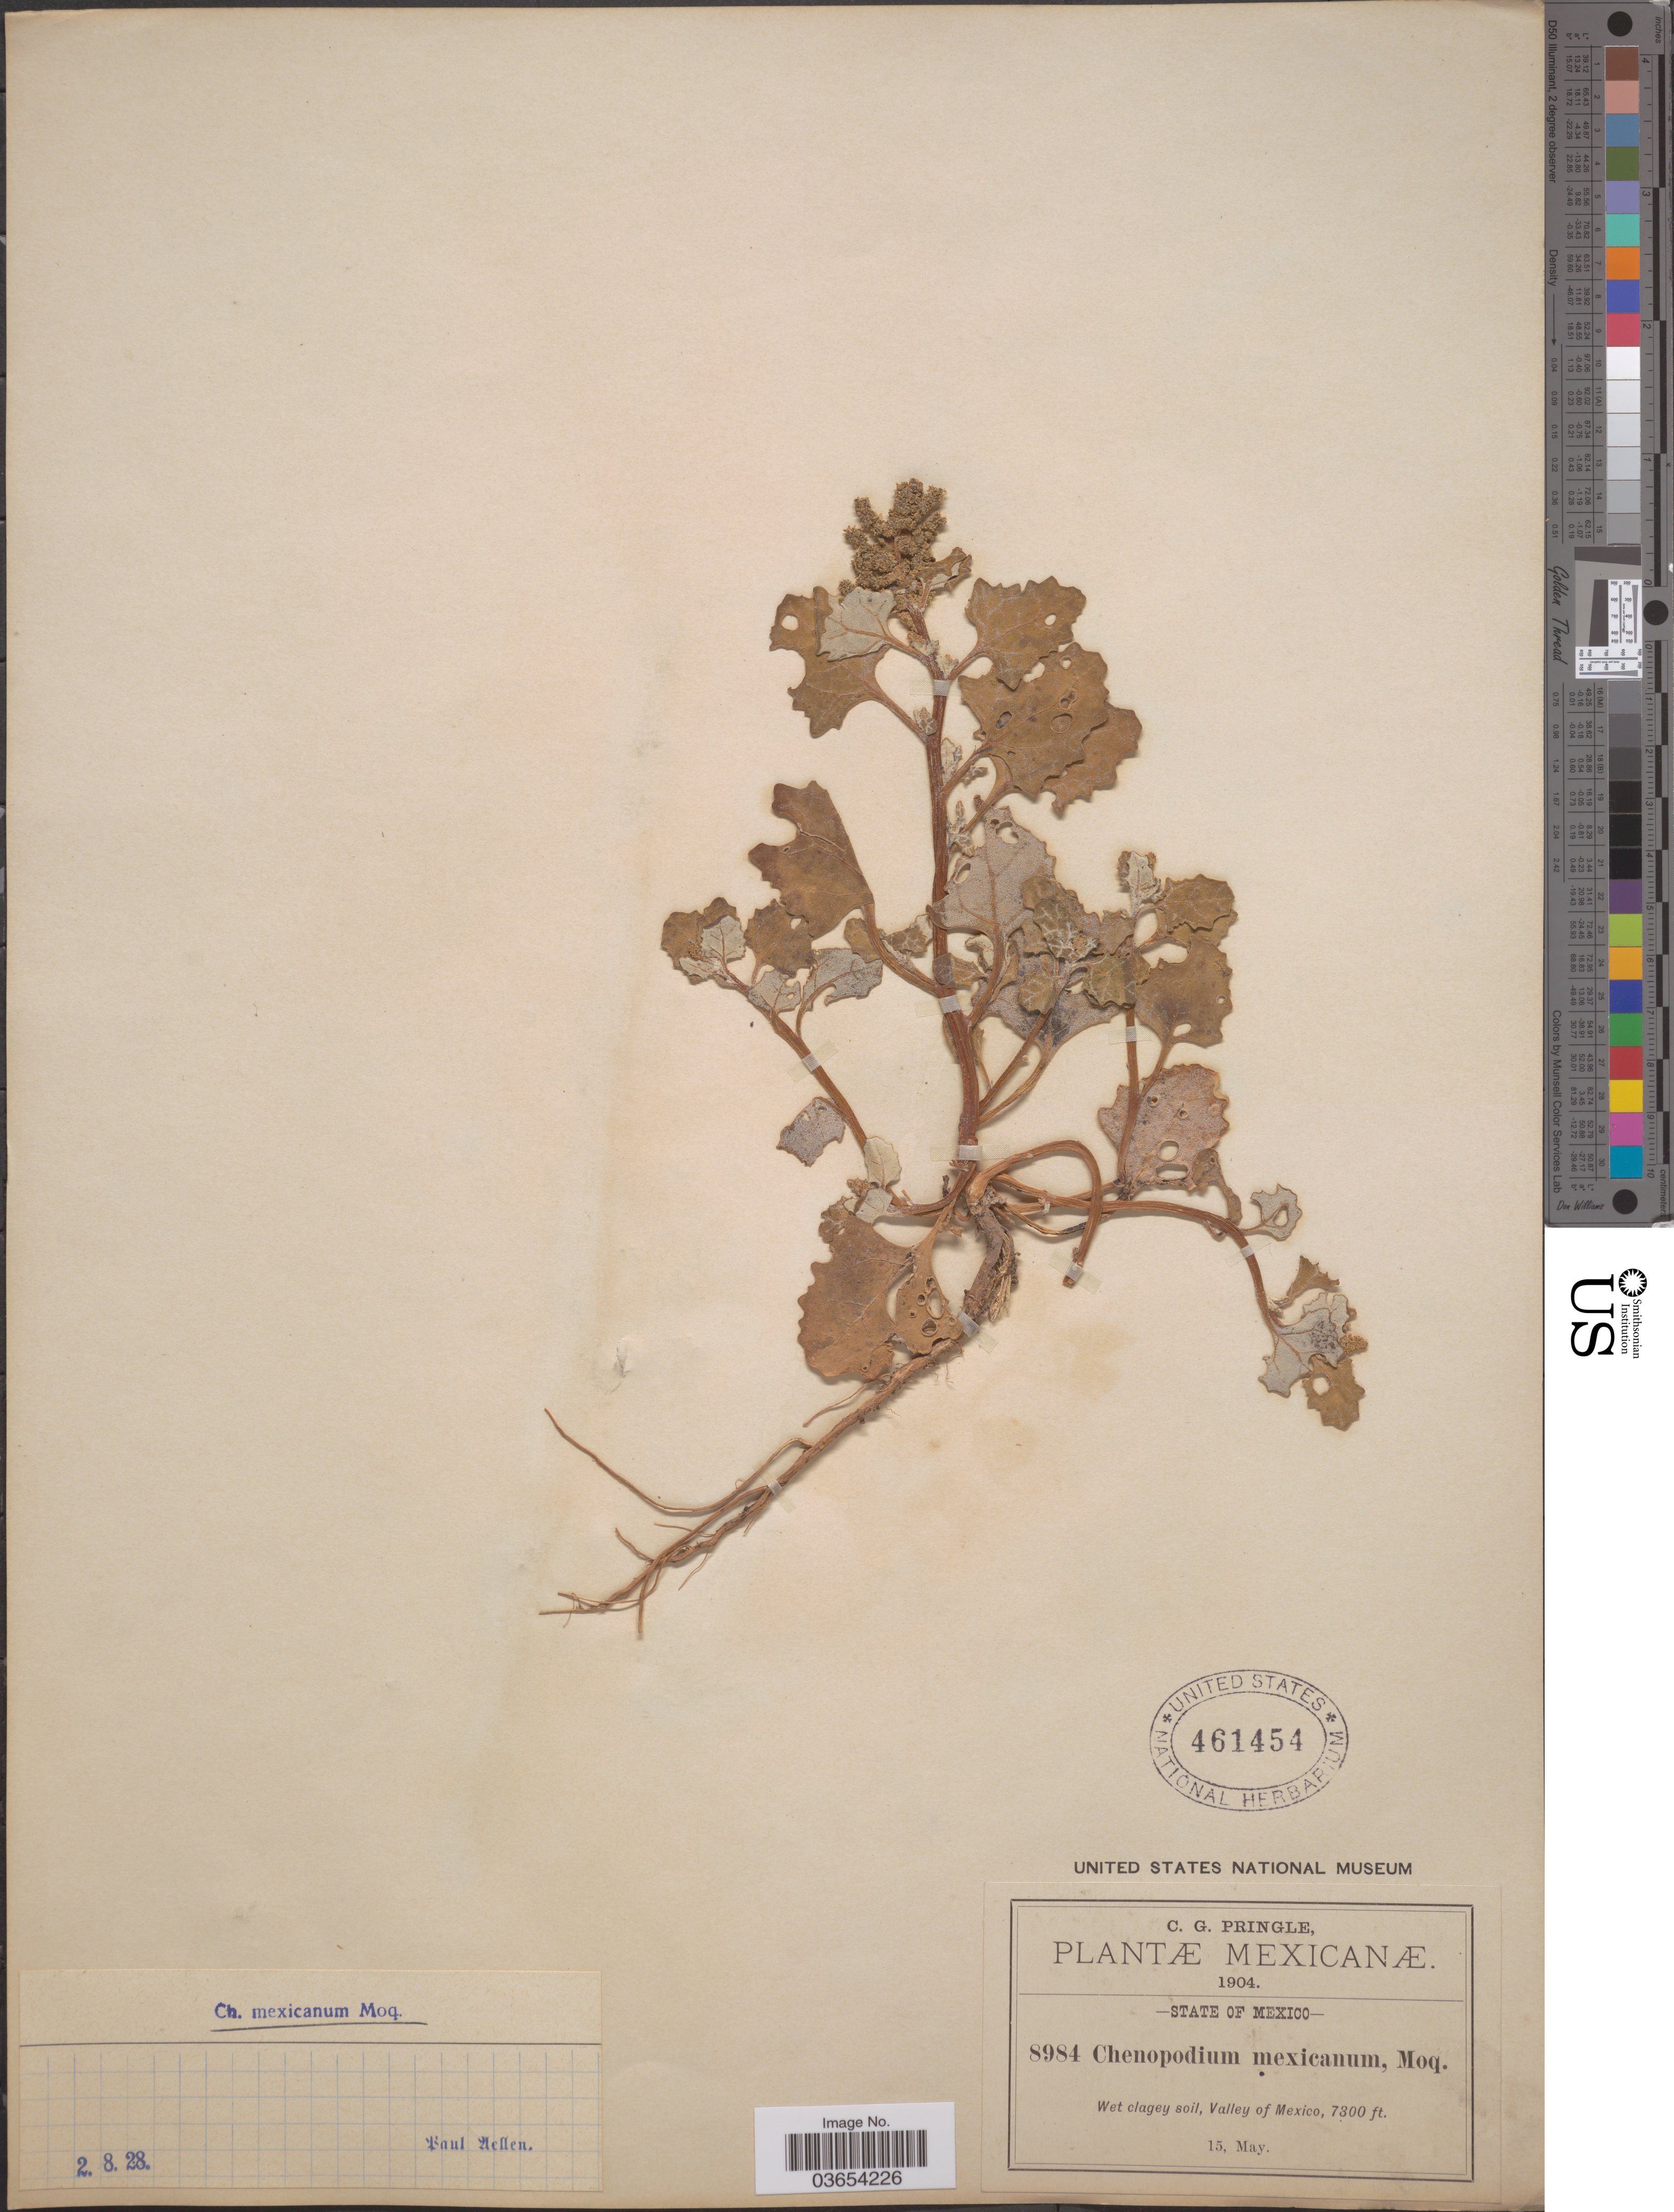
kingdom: Plantae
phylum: Tracheophyta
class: Magnoliopsida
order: Caryophyllales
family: Amaranthaceae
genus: Chenopodium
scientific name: Chenopodium mexicanum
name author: Moq.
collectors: C. G. Pringle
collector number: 8984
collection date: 1904-05-15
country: Mexico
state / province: México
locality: Valley of Mexico.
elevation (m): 2225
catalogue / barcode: US 461454